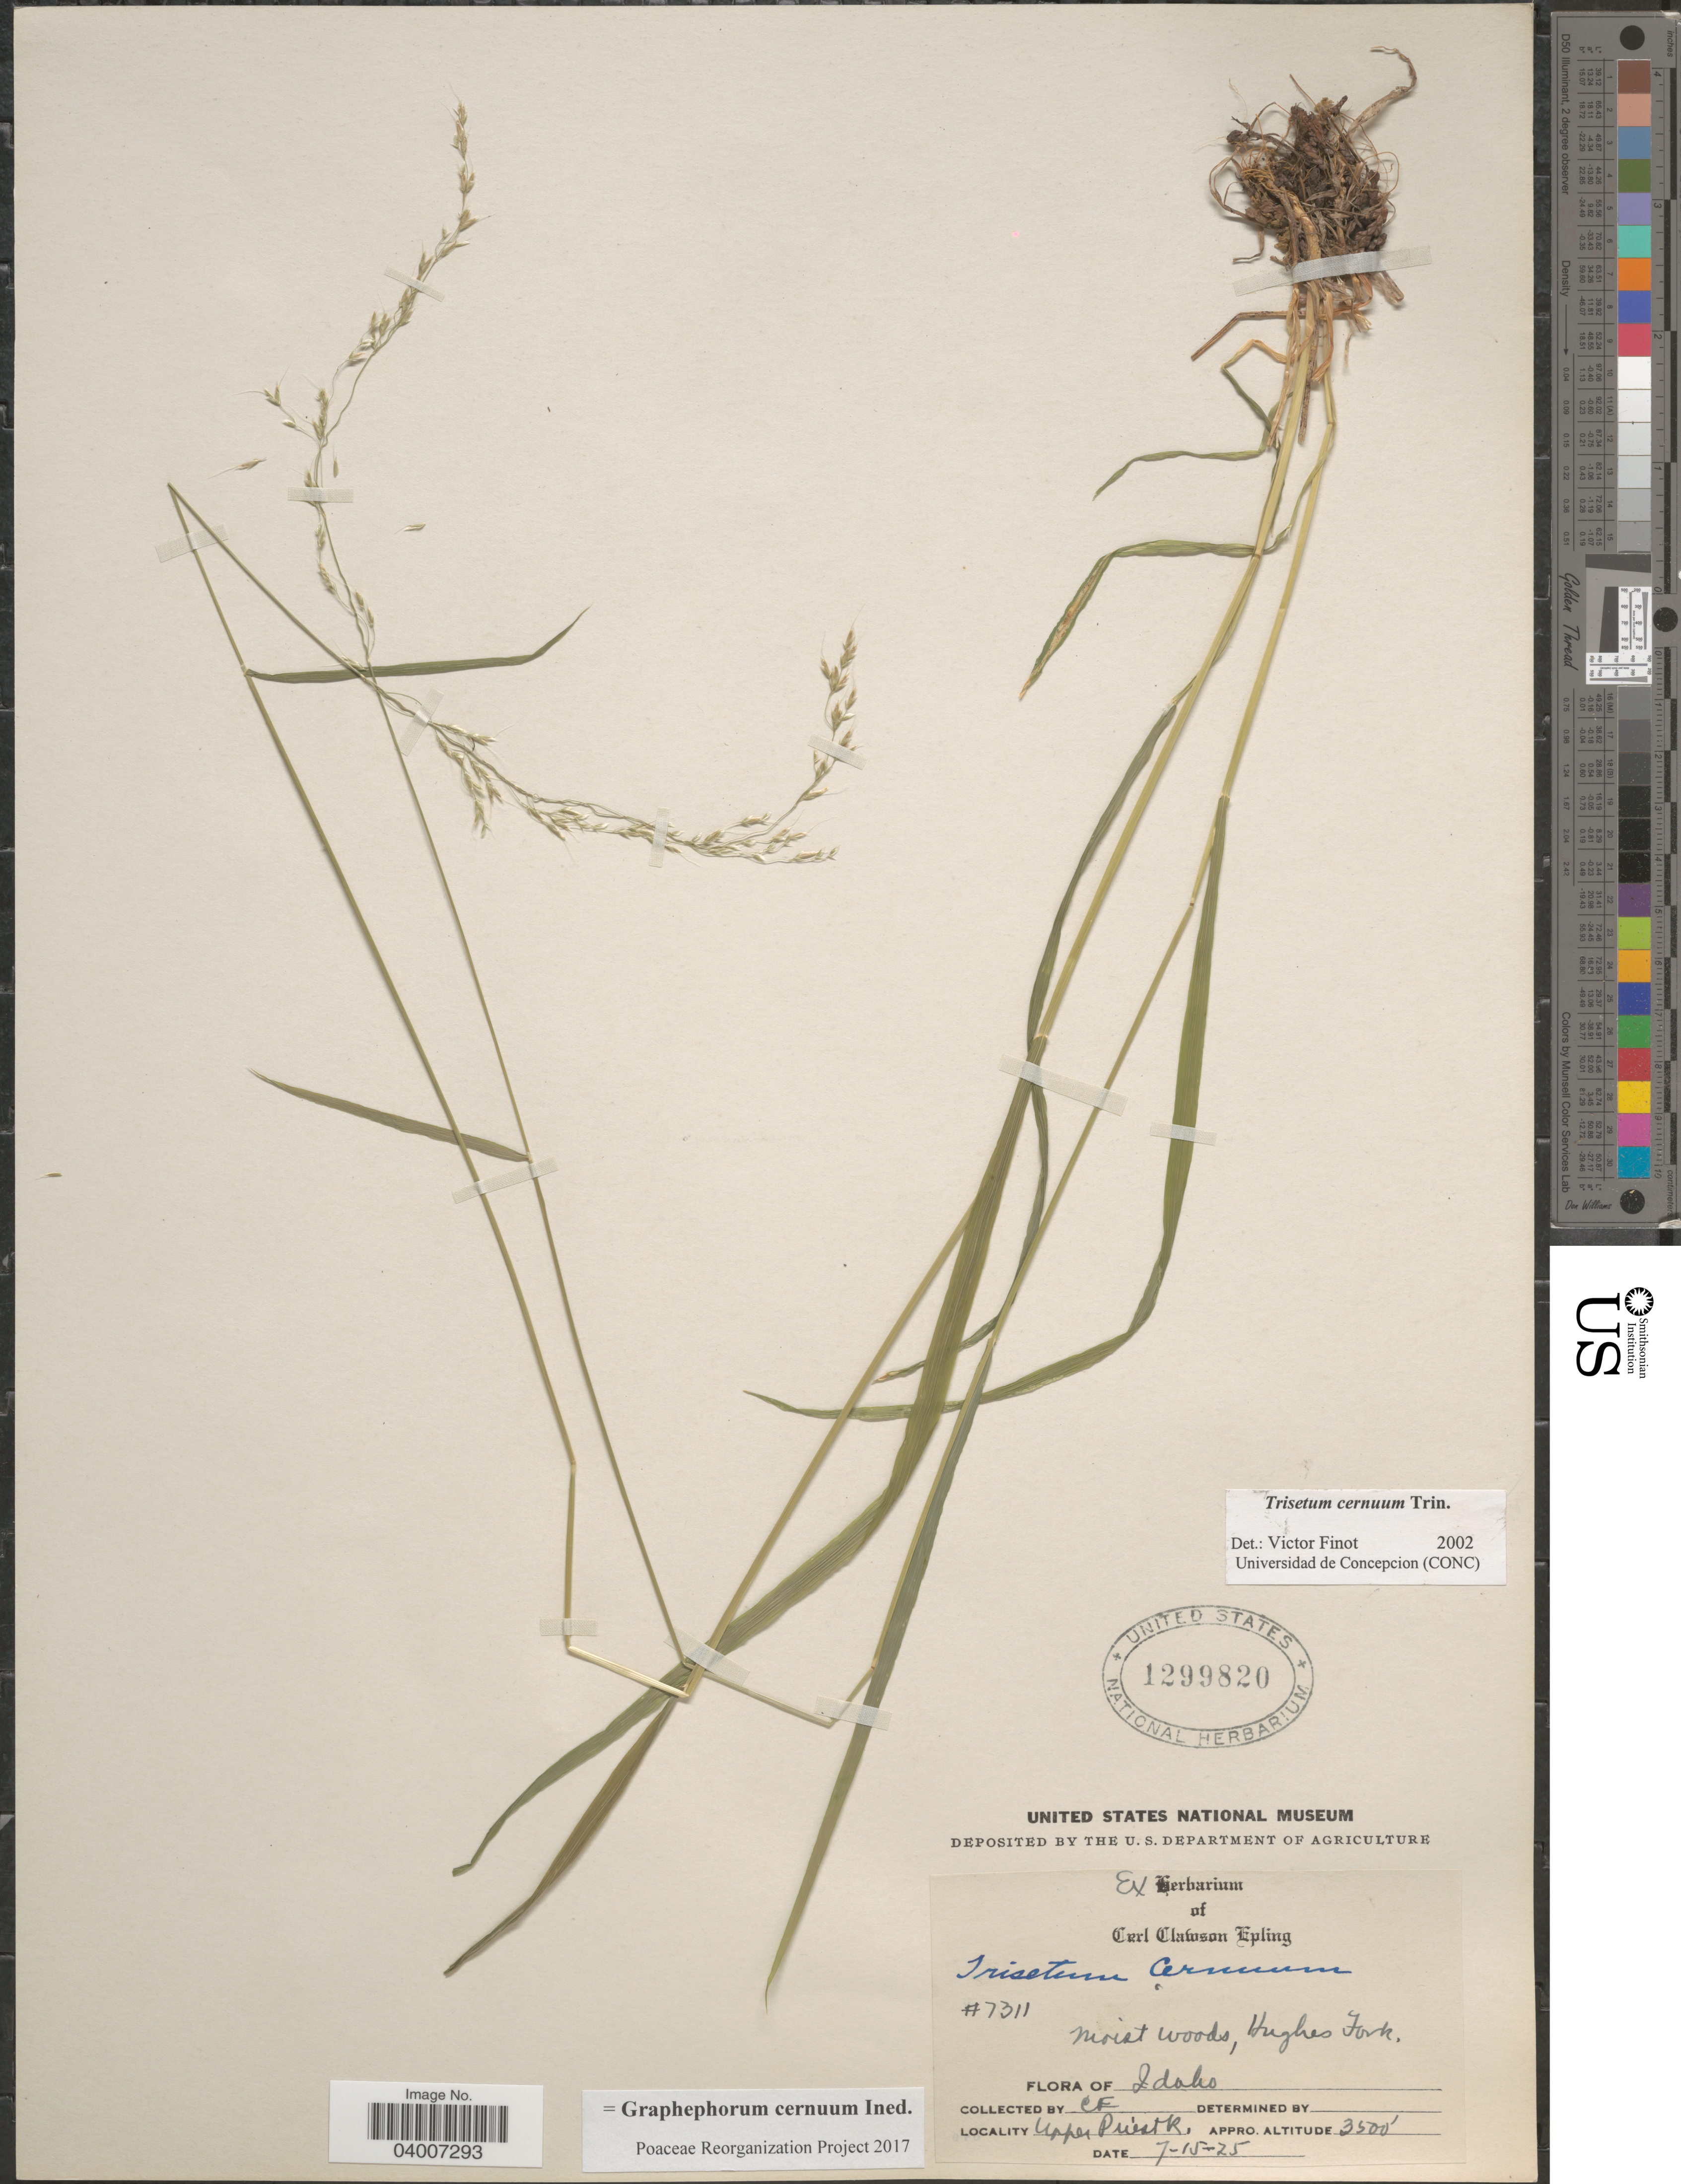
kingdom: Plantae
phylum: Tracheophyta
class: Liliopsida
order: Poales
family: Poaceae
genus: Graphephorum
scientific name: Graphephorum cernuum ined.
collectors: C. C. Epling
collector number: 7311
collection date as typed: Transcribed d/m/y: 15/7/25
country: United States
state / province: Idaho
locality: Hughes Fork.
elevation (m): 1067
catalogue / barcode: US 1299820